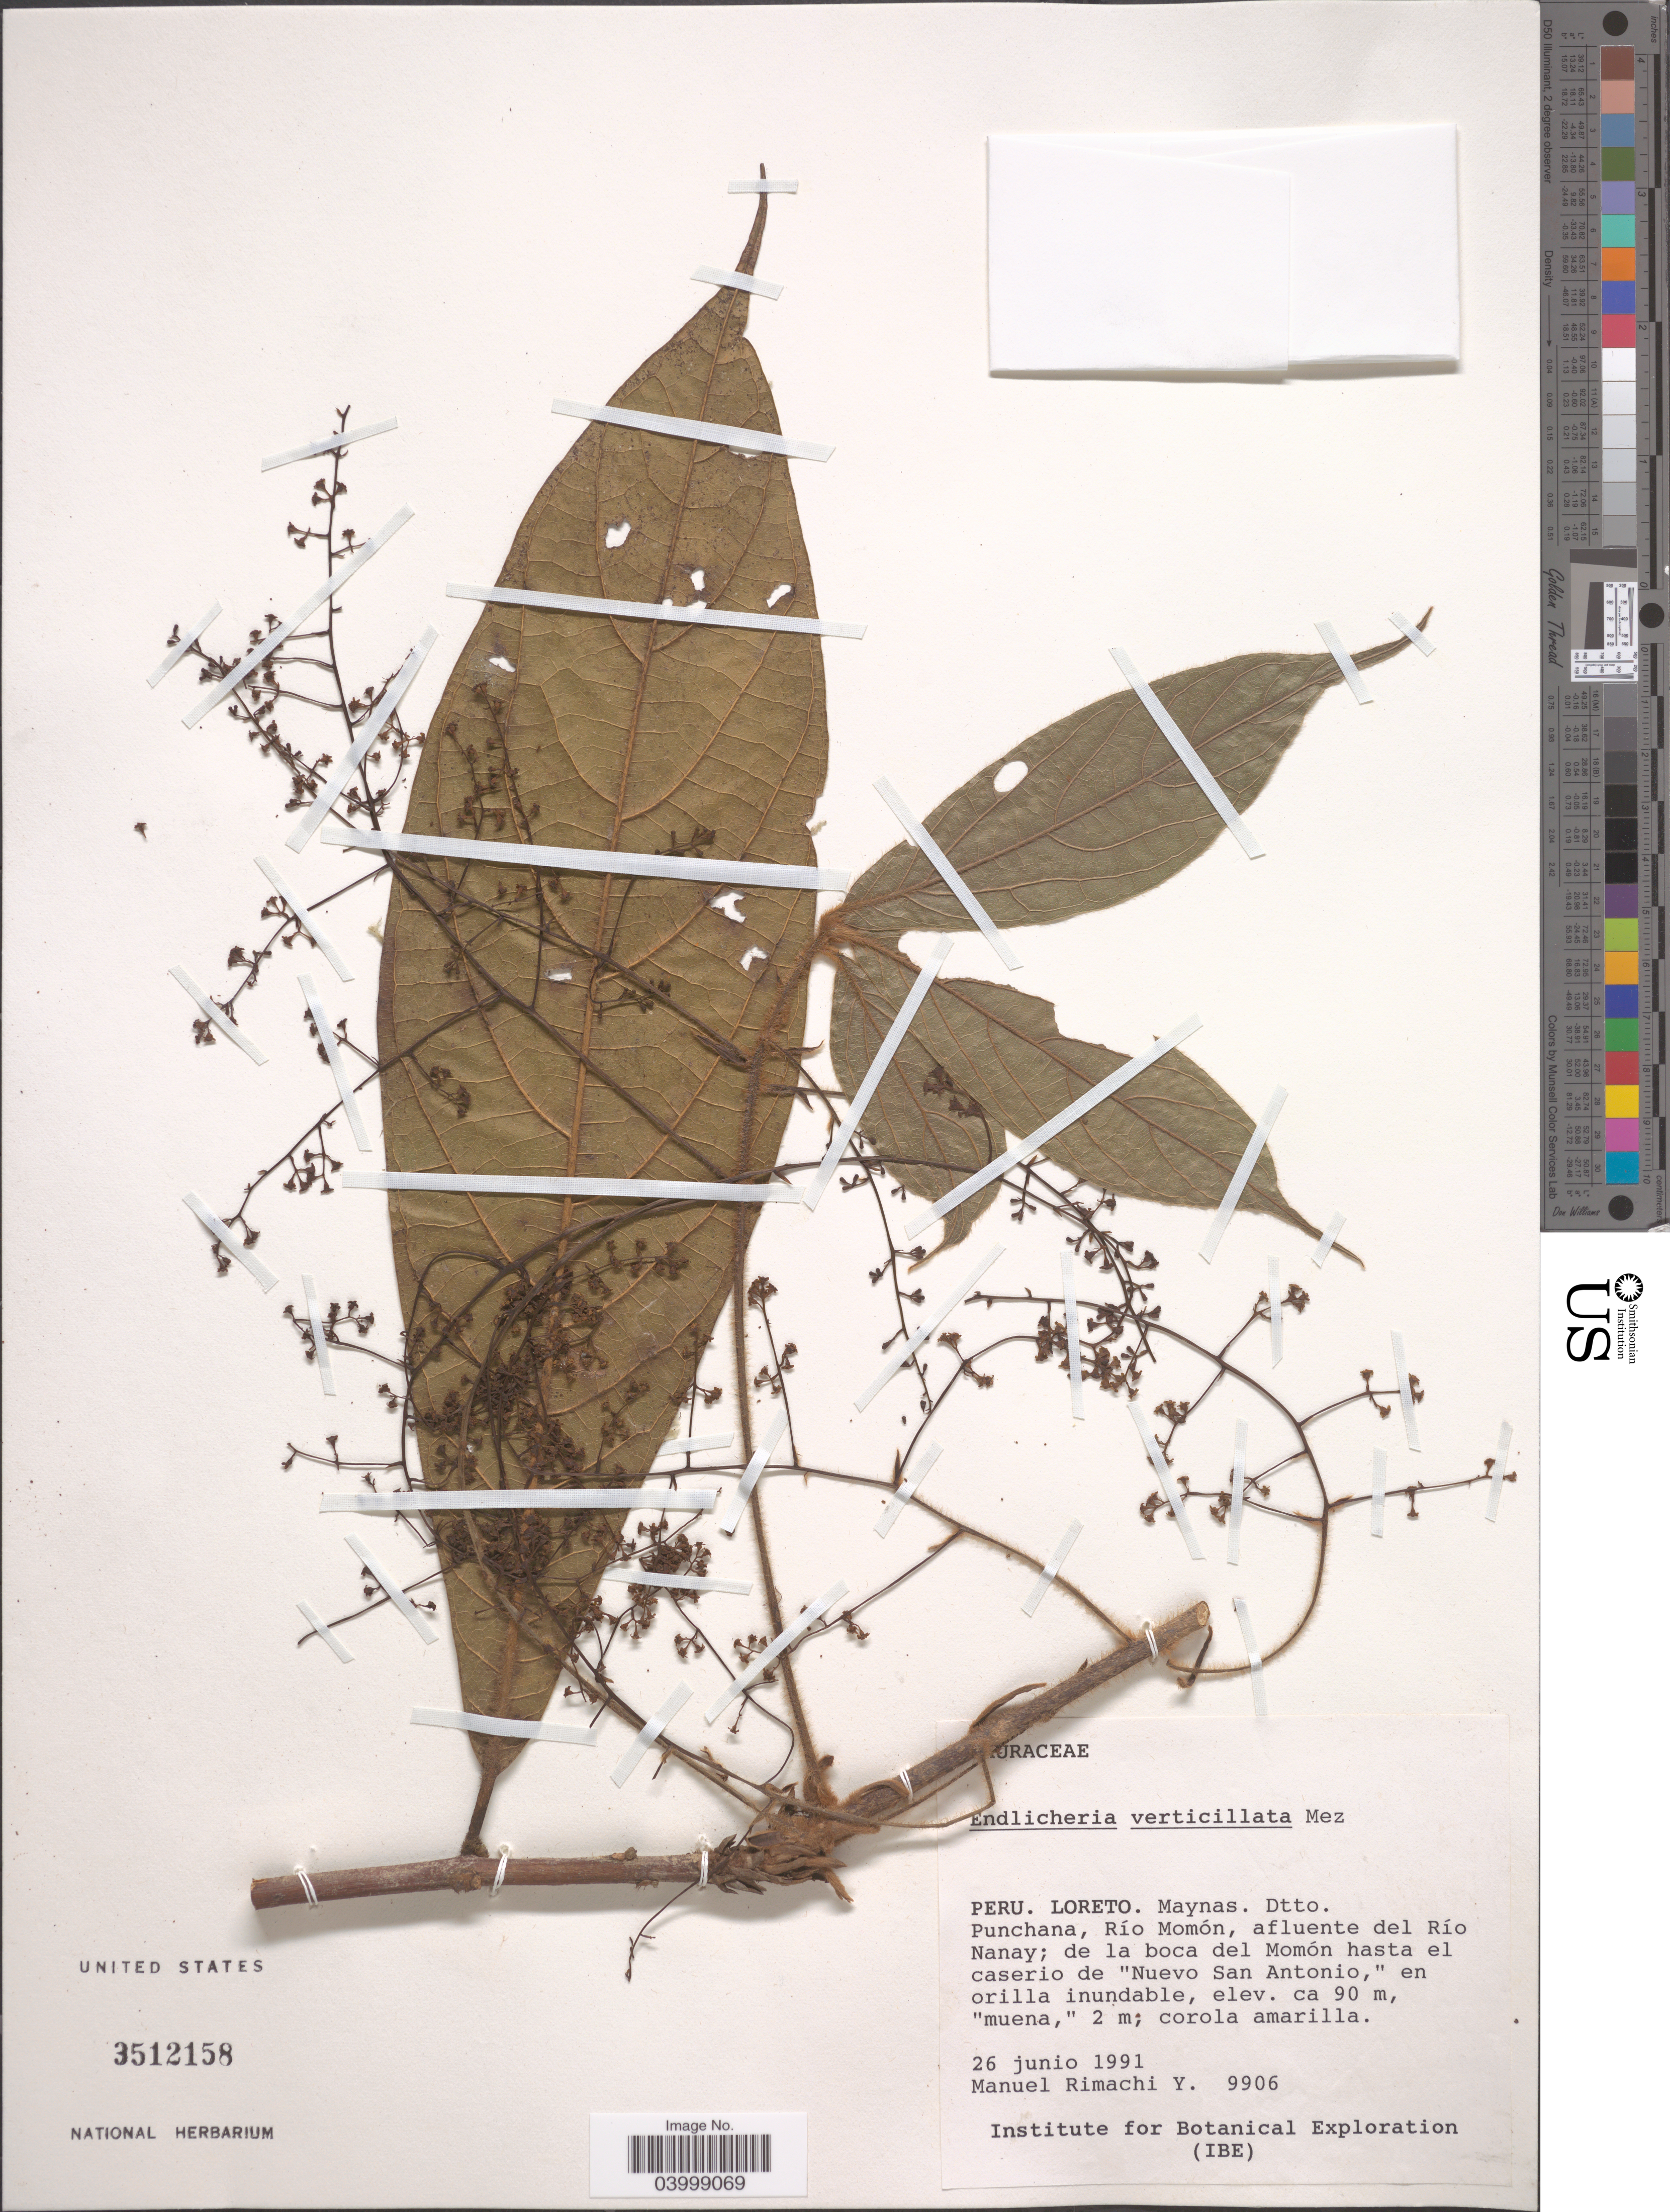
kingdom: Plantae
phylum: Tracheophyta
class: Magnoliopsida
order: Laurales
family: Lauraceae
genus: Endlicheria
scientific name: Endlicheria verticillata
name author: Mez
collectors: M. Rimachi Y.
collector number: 9906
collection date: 1991-06-26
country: Peru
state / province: Loreto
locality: Maynas. Dtto. Punchana, Río Momón, afluente del Río Nanay; de la boca del Momón hasta el caserio de "Nuevo San Antonio".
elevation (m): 90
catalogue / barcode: US 3512158